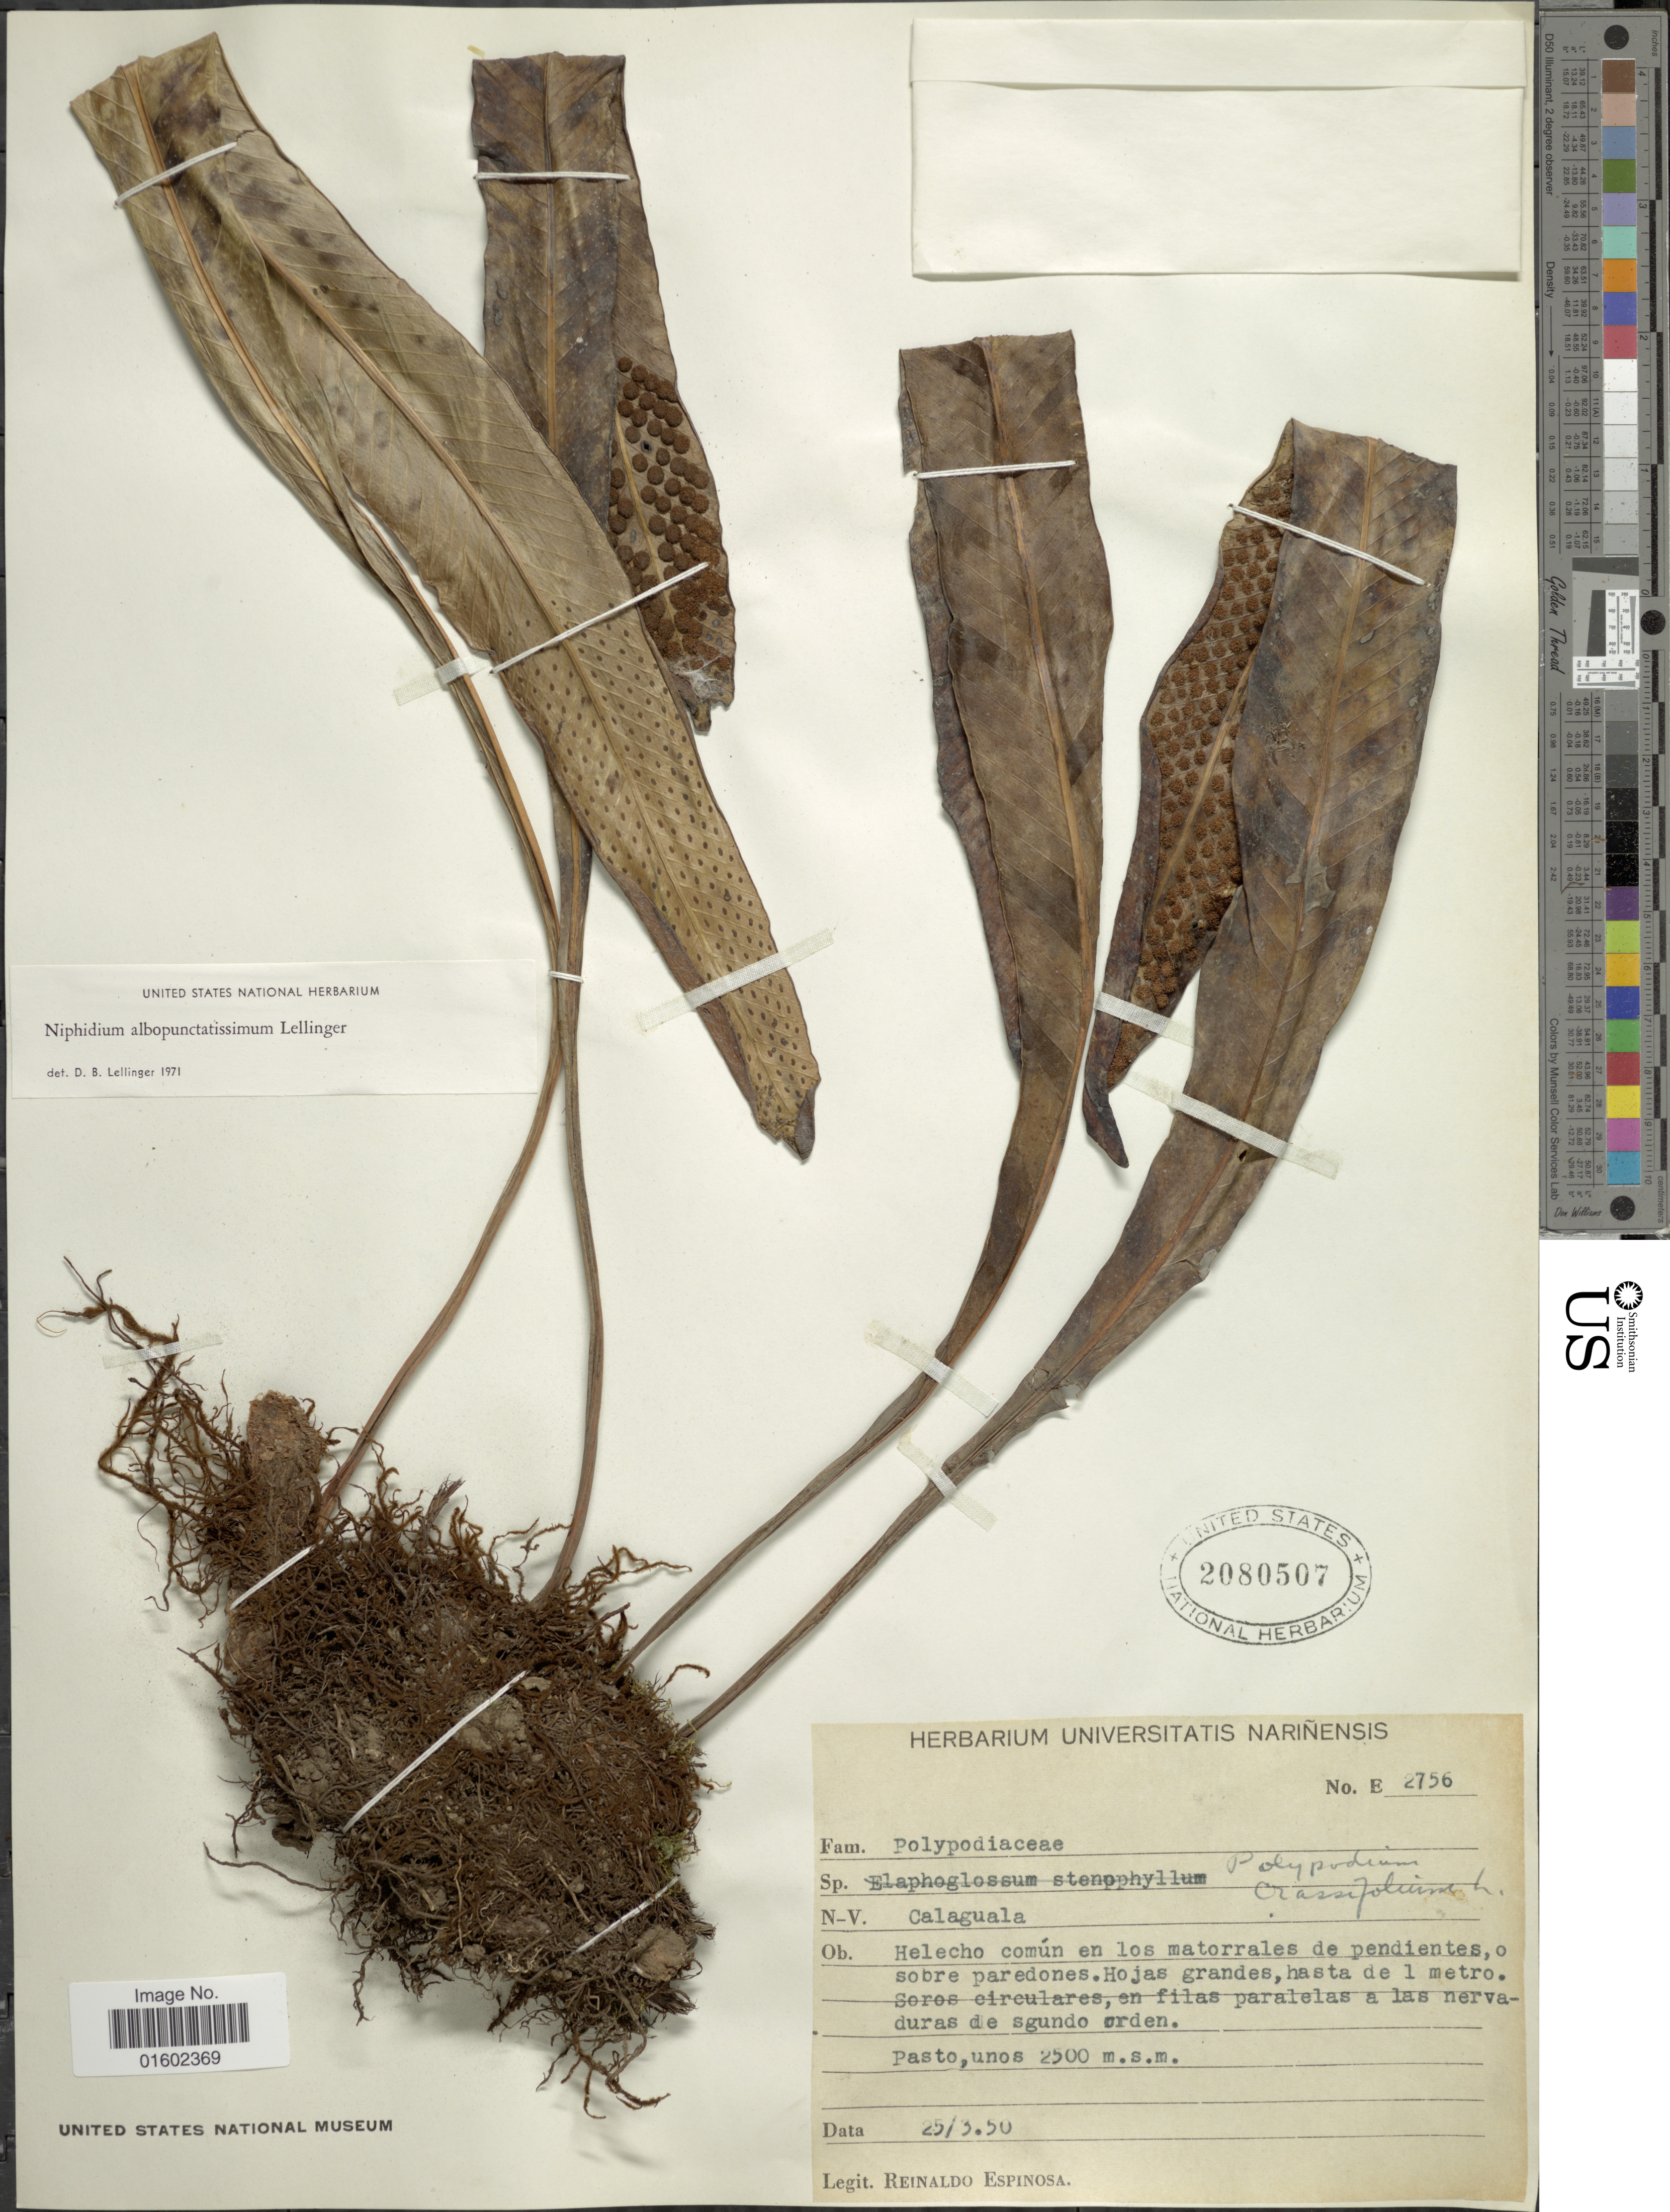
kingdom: Plantae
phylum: Tracheophyta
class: Polypodiopsida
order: Polypodiales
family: Polypodiaceae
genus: Niphidium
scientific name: Niphidium albopunctatissimum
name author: Lellinger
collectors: R. Espinosa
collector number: E2756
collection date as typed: Transcribed d/m/y: 25/3/50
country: Argentina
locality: Calaguala, Helecho comun en los matorrales de pendientes, o sobre paredones, Hojas grandes, hasta de 1 metro, Soros Circulares, en filas paralelas a las nervaduras de sguna orden, Pasto unos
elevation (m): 2500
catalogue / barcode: US 2080507